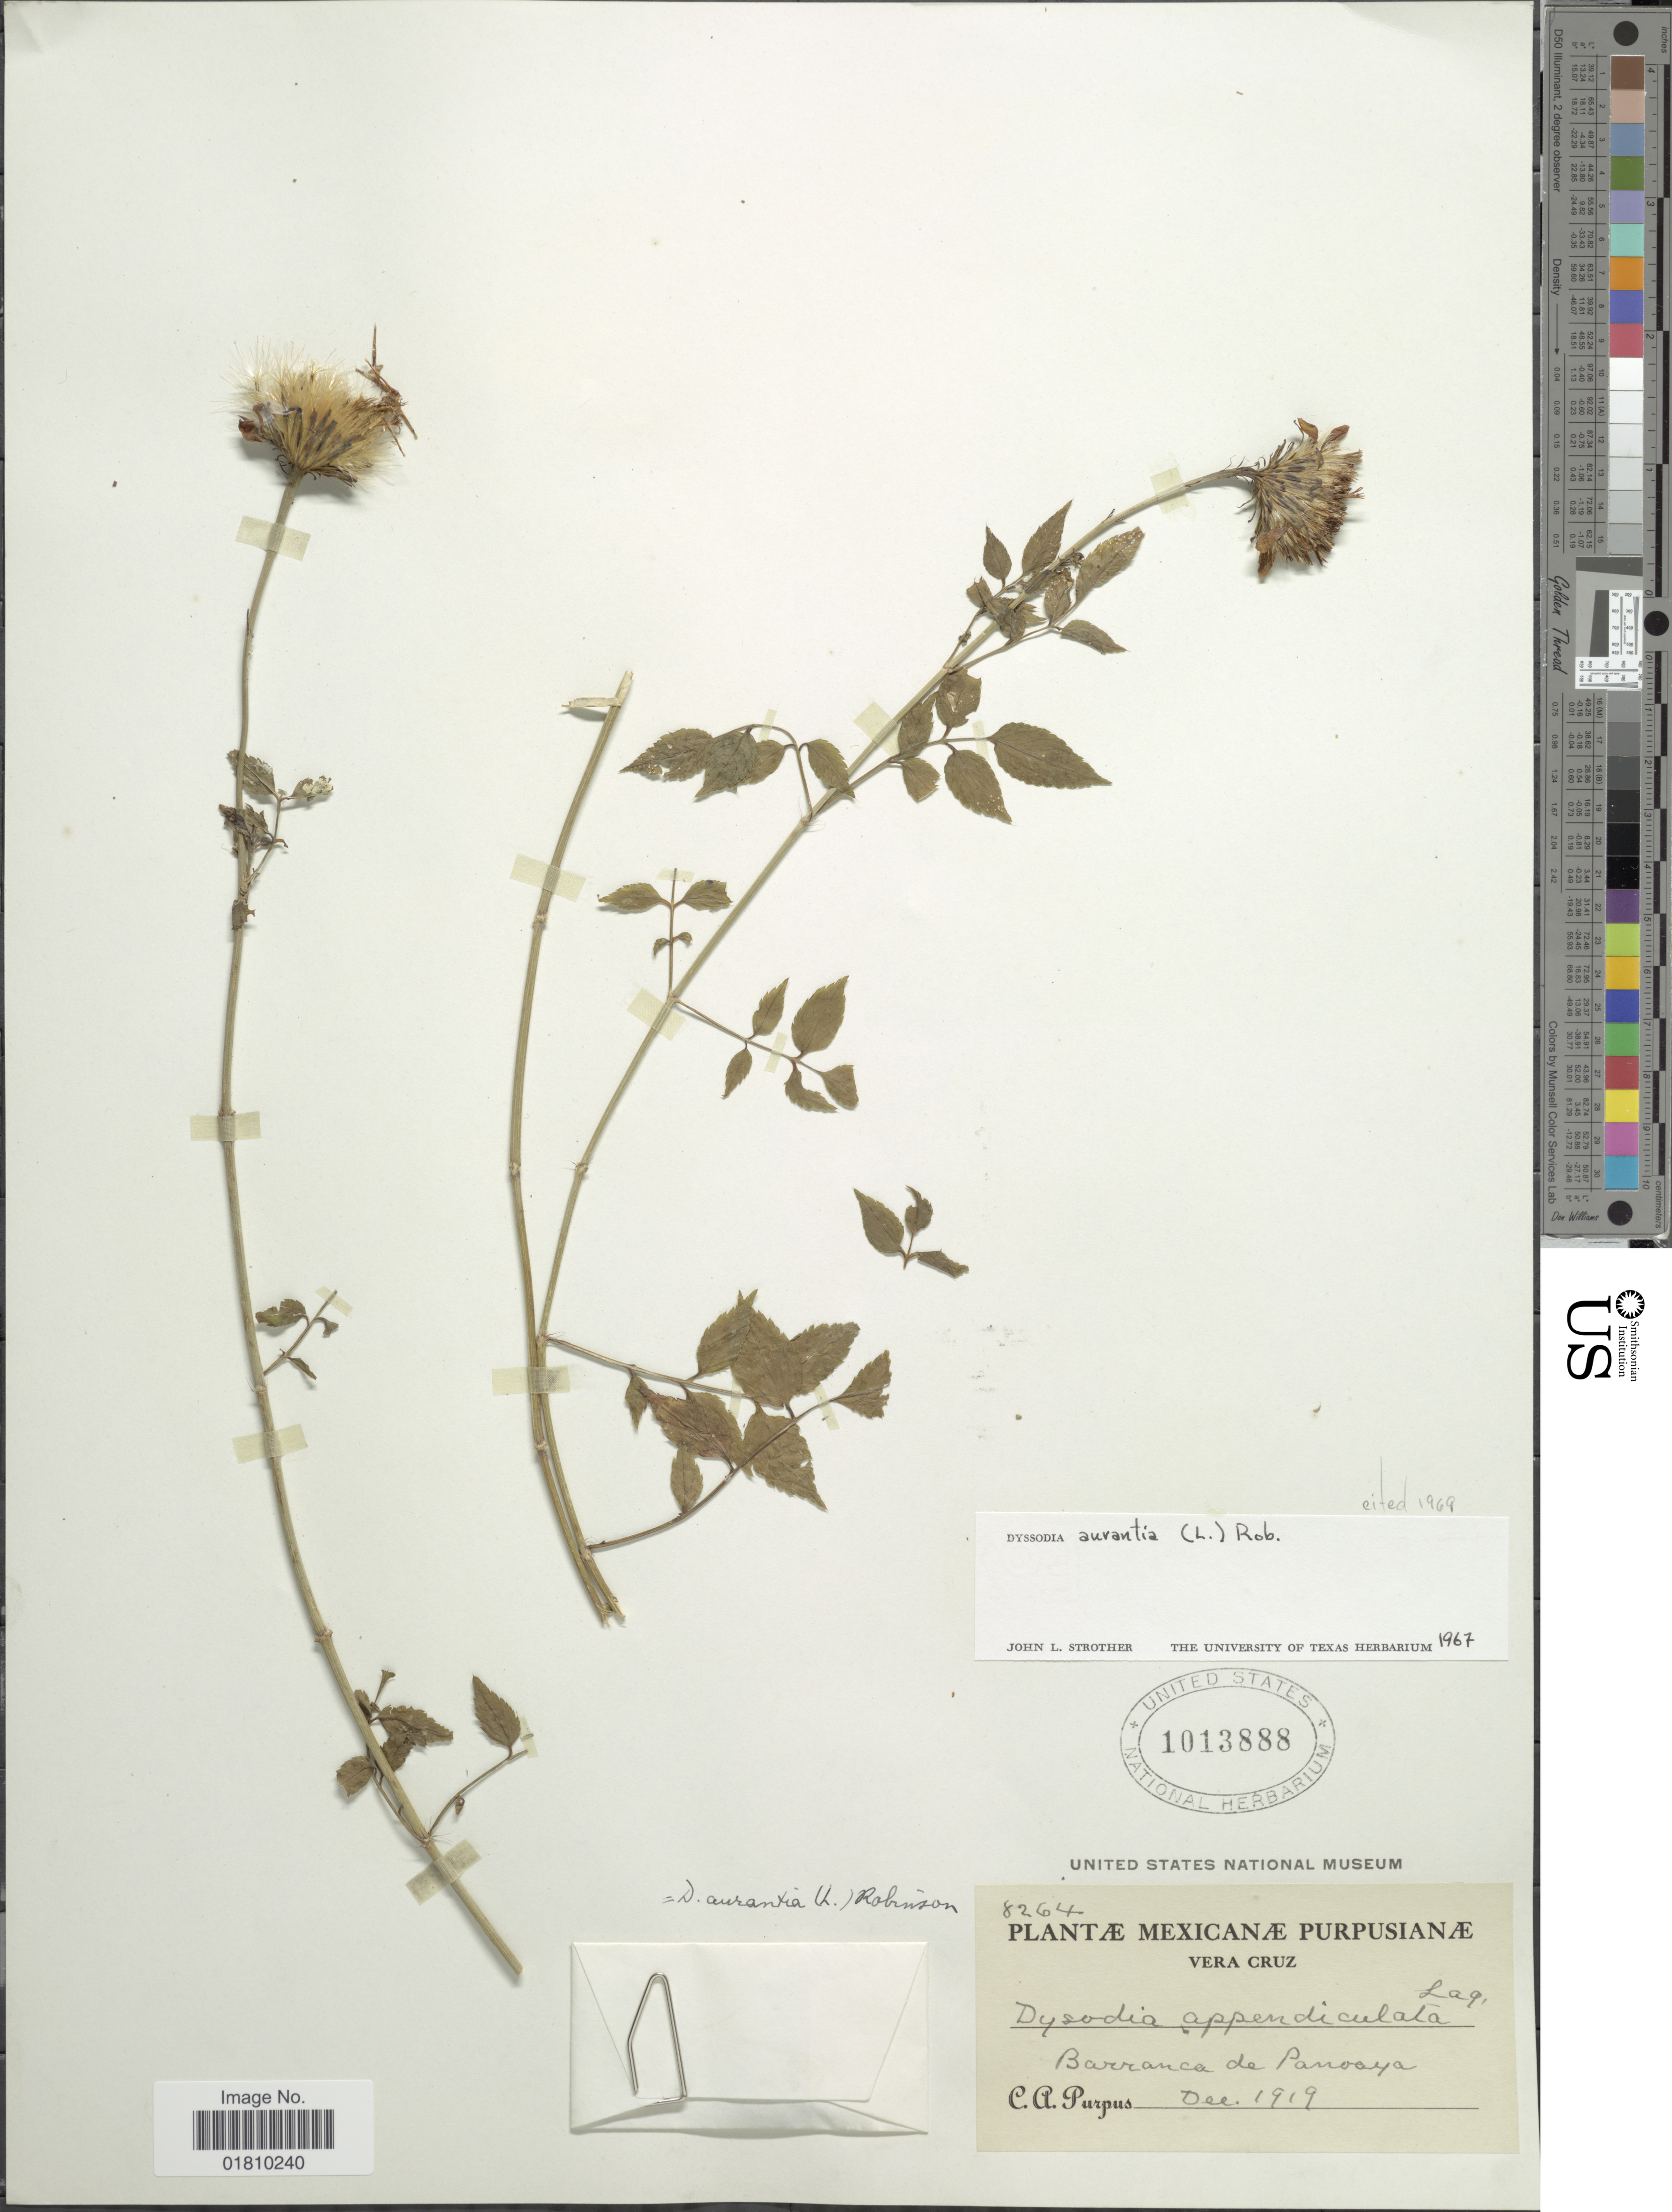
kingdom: Plantae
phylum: Tracheophyta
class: Magnoliopsida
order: Asterales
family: Asteraceae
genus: Adenophyllum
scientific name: Adenophyllum aurantium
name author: (L.) Strother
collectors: C. A. Purpus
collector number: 8264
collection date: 1919-12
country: Mexico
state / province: Veracruz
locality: Barranca de Panoaya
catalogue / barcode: US 1013888